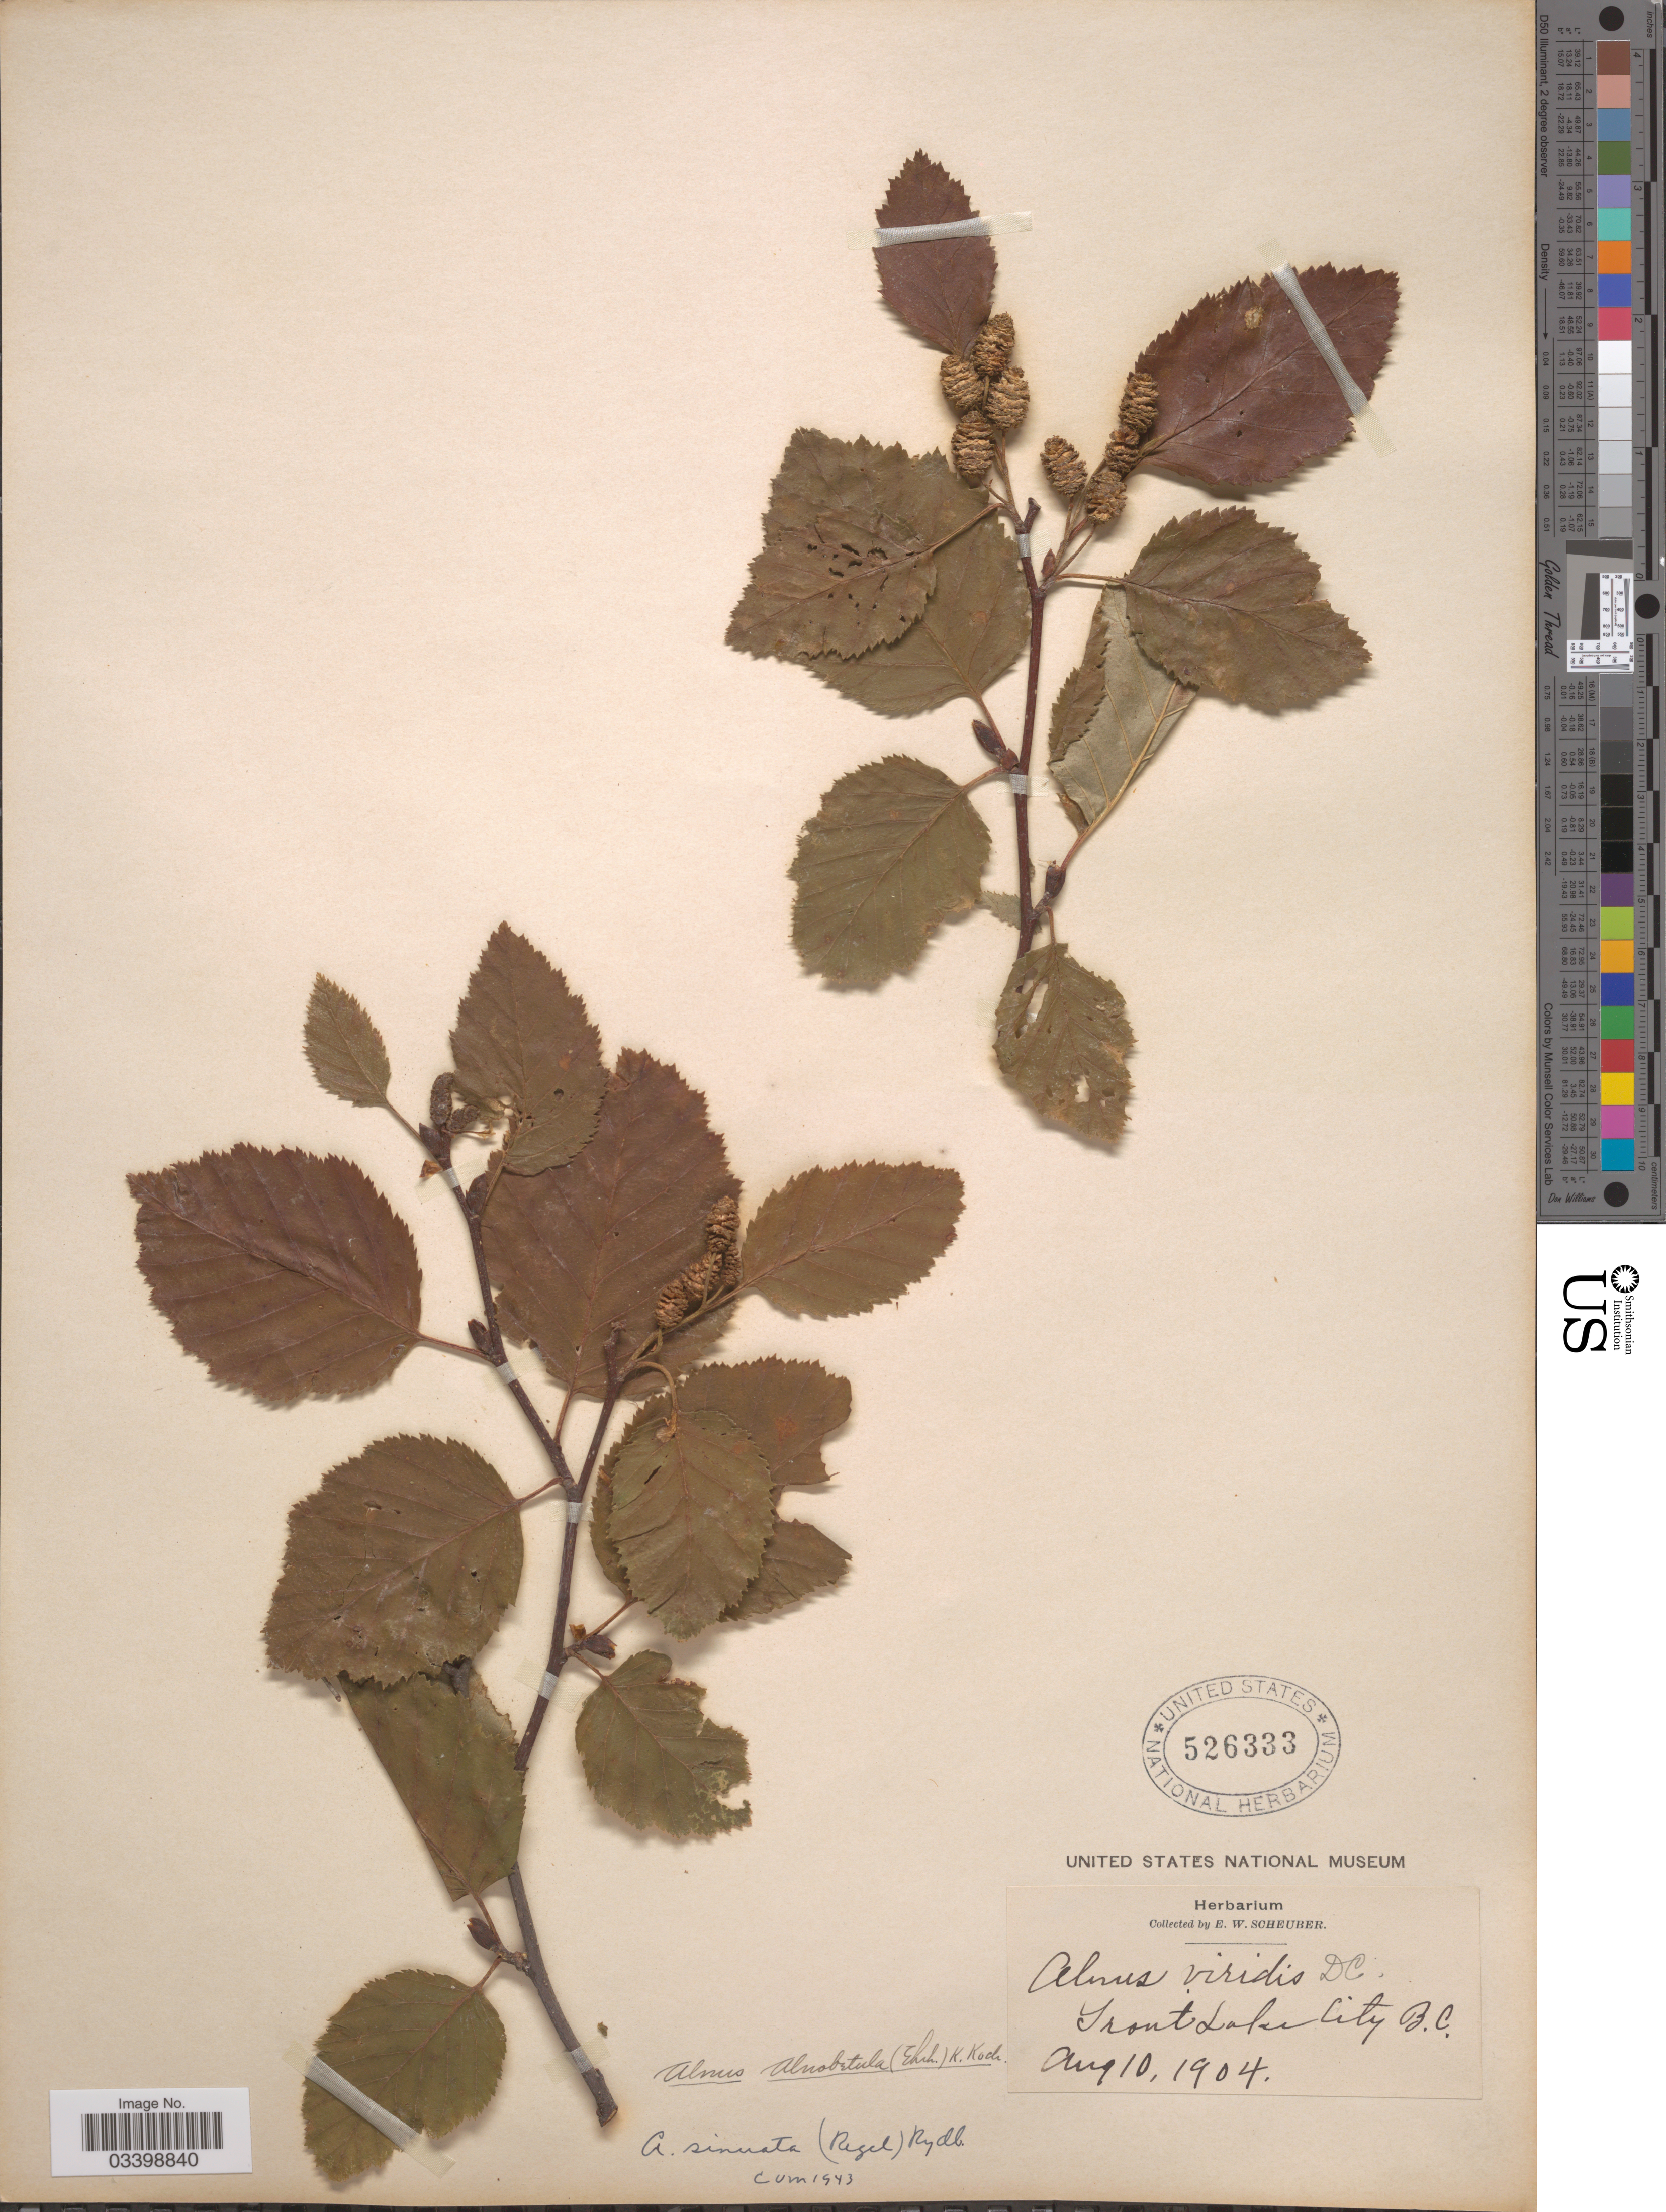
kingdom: Plantae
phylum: Tracheophyta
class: Magnoliopsida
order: Fagales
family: Betulaceae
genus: Alnus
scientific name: Alnus viridis subsp. sinuata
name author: Regel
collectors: E. Scheuber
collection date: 1904-08-10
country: Canada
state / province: British Columbia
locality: Trout Lake City.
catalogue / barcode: US 526333